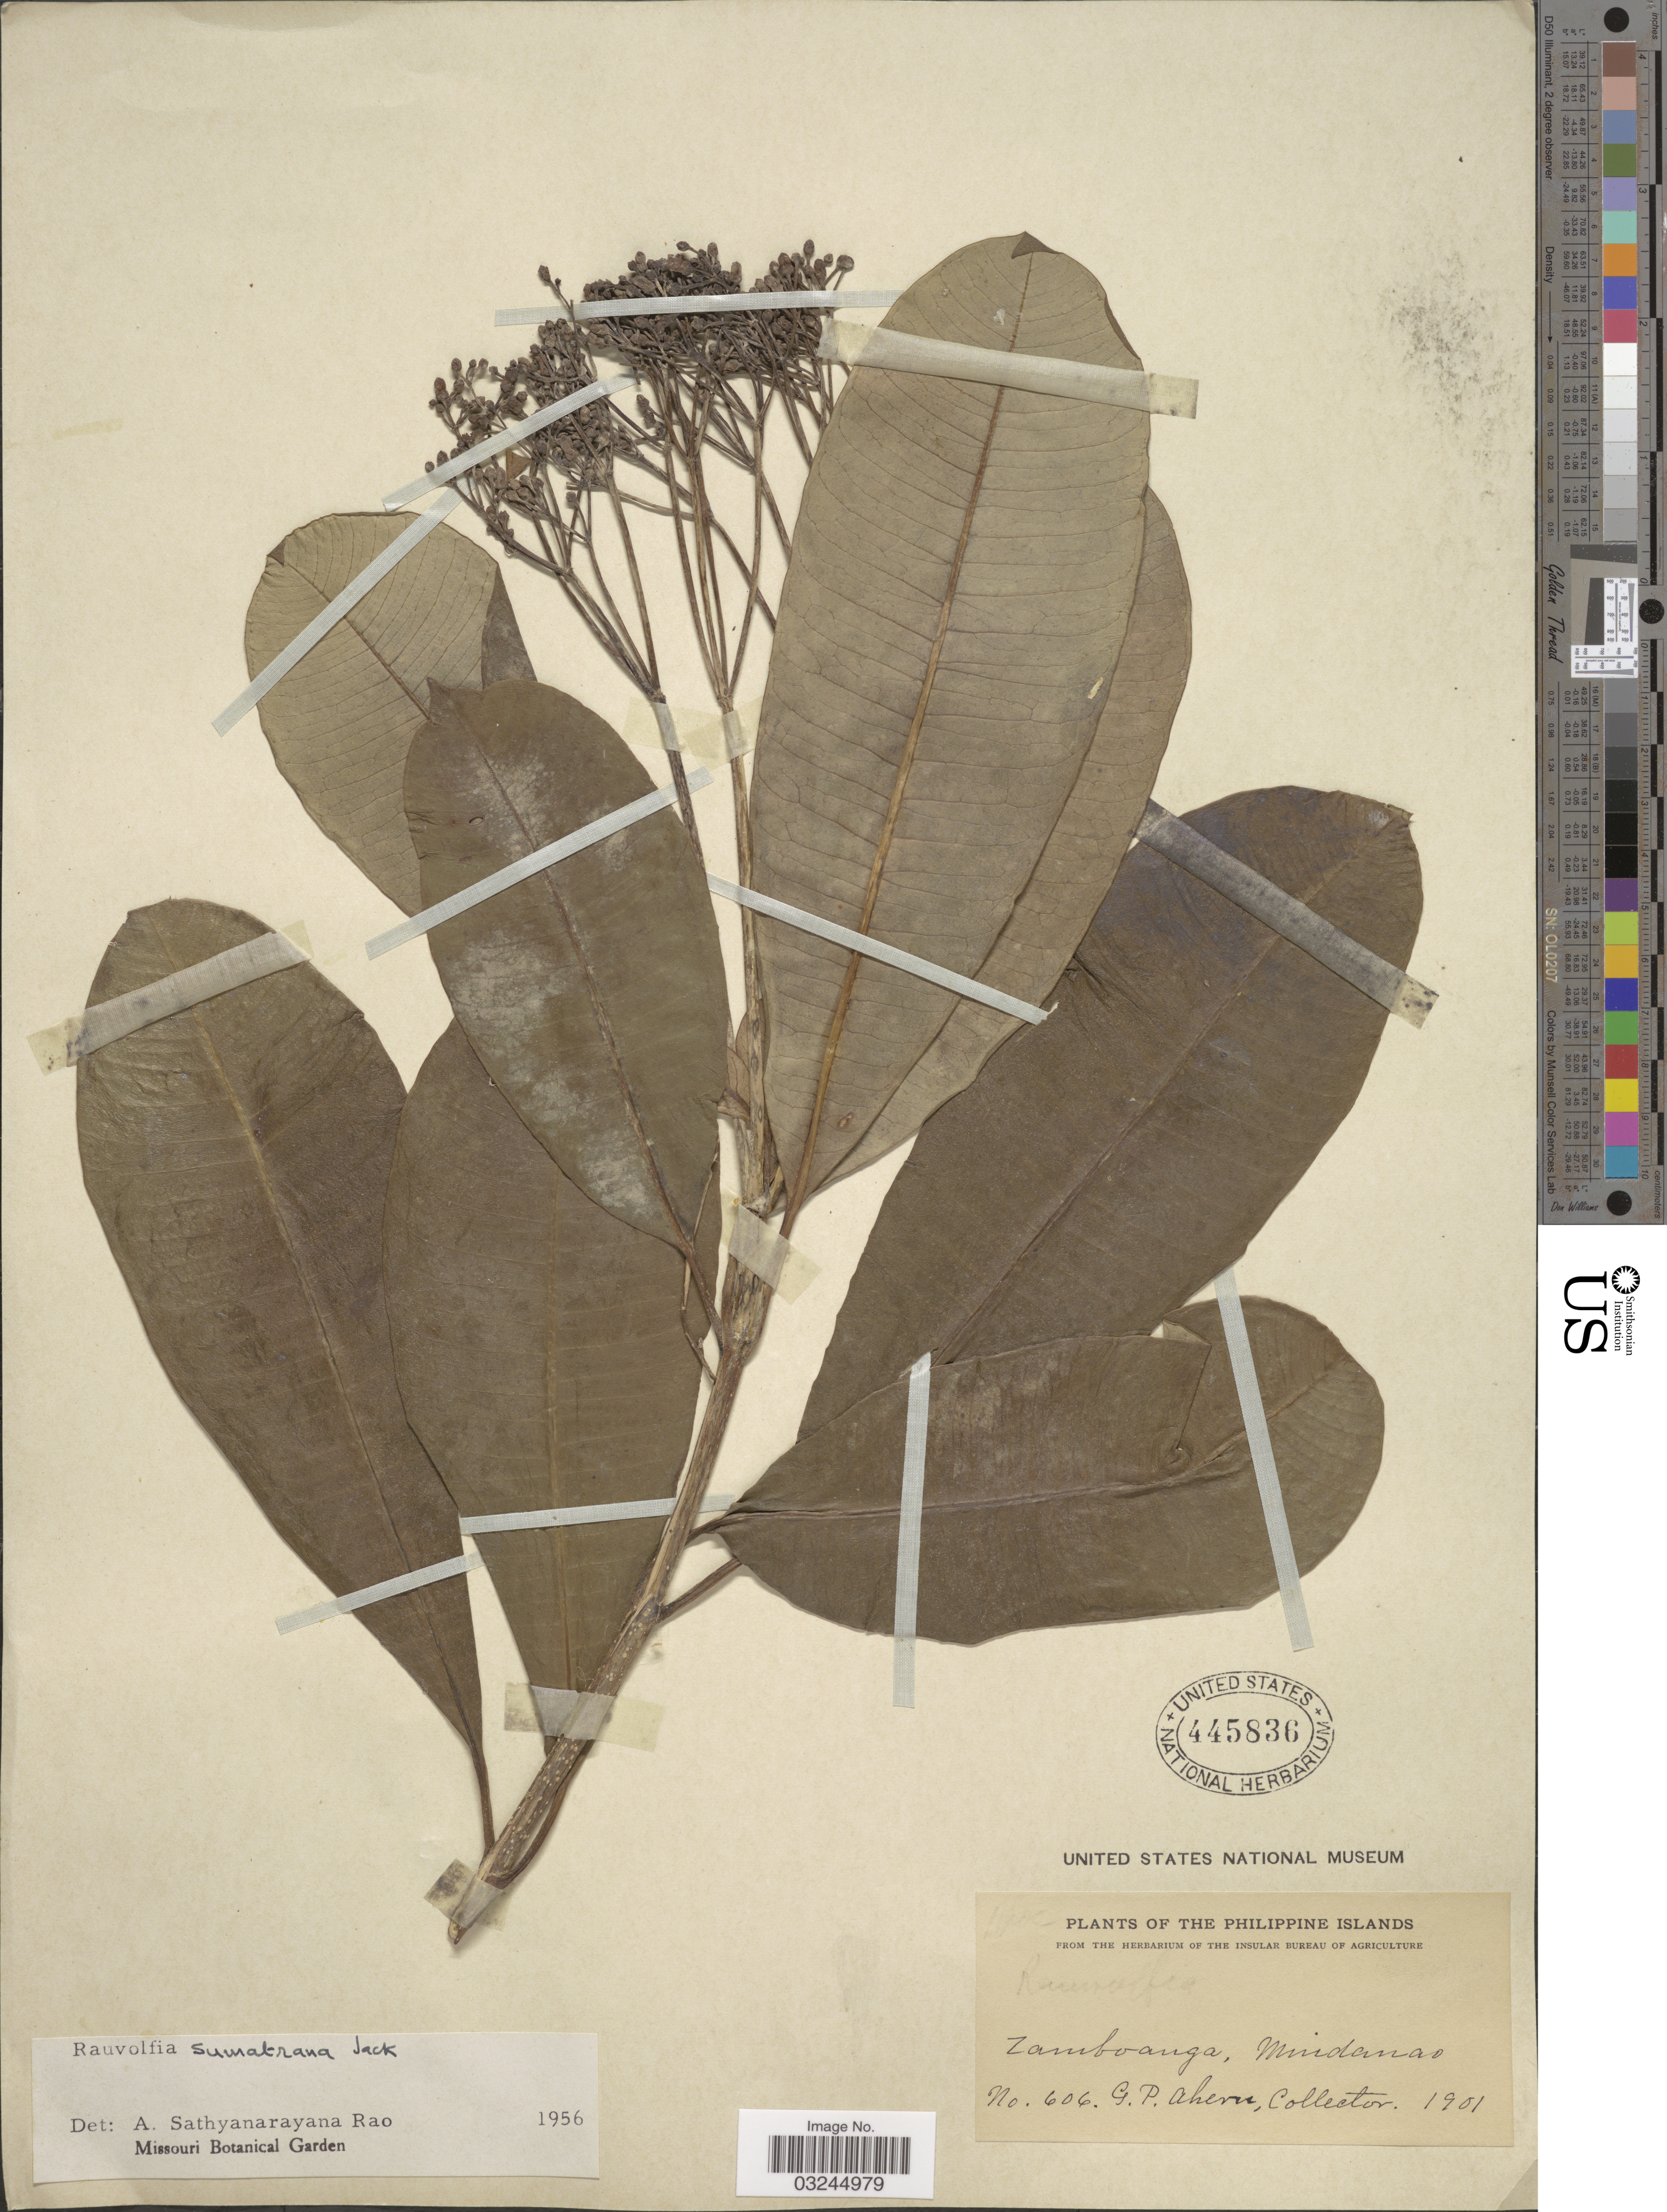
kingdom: Plantae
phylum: Tracheophyta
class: Magnoliopsida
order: Gentianales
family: Apocynaceae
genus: Rauvolfia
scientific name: Rauvolfia samarensis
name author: Merr.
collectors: G. Ahern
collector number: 606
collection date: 1901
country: Philippines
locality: Philippine Islands. Zamboanga, Mindanao.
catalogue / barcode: US 445836